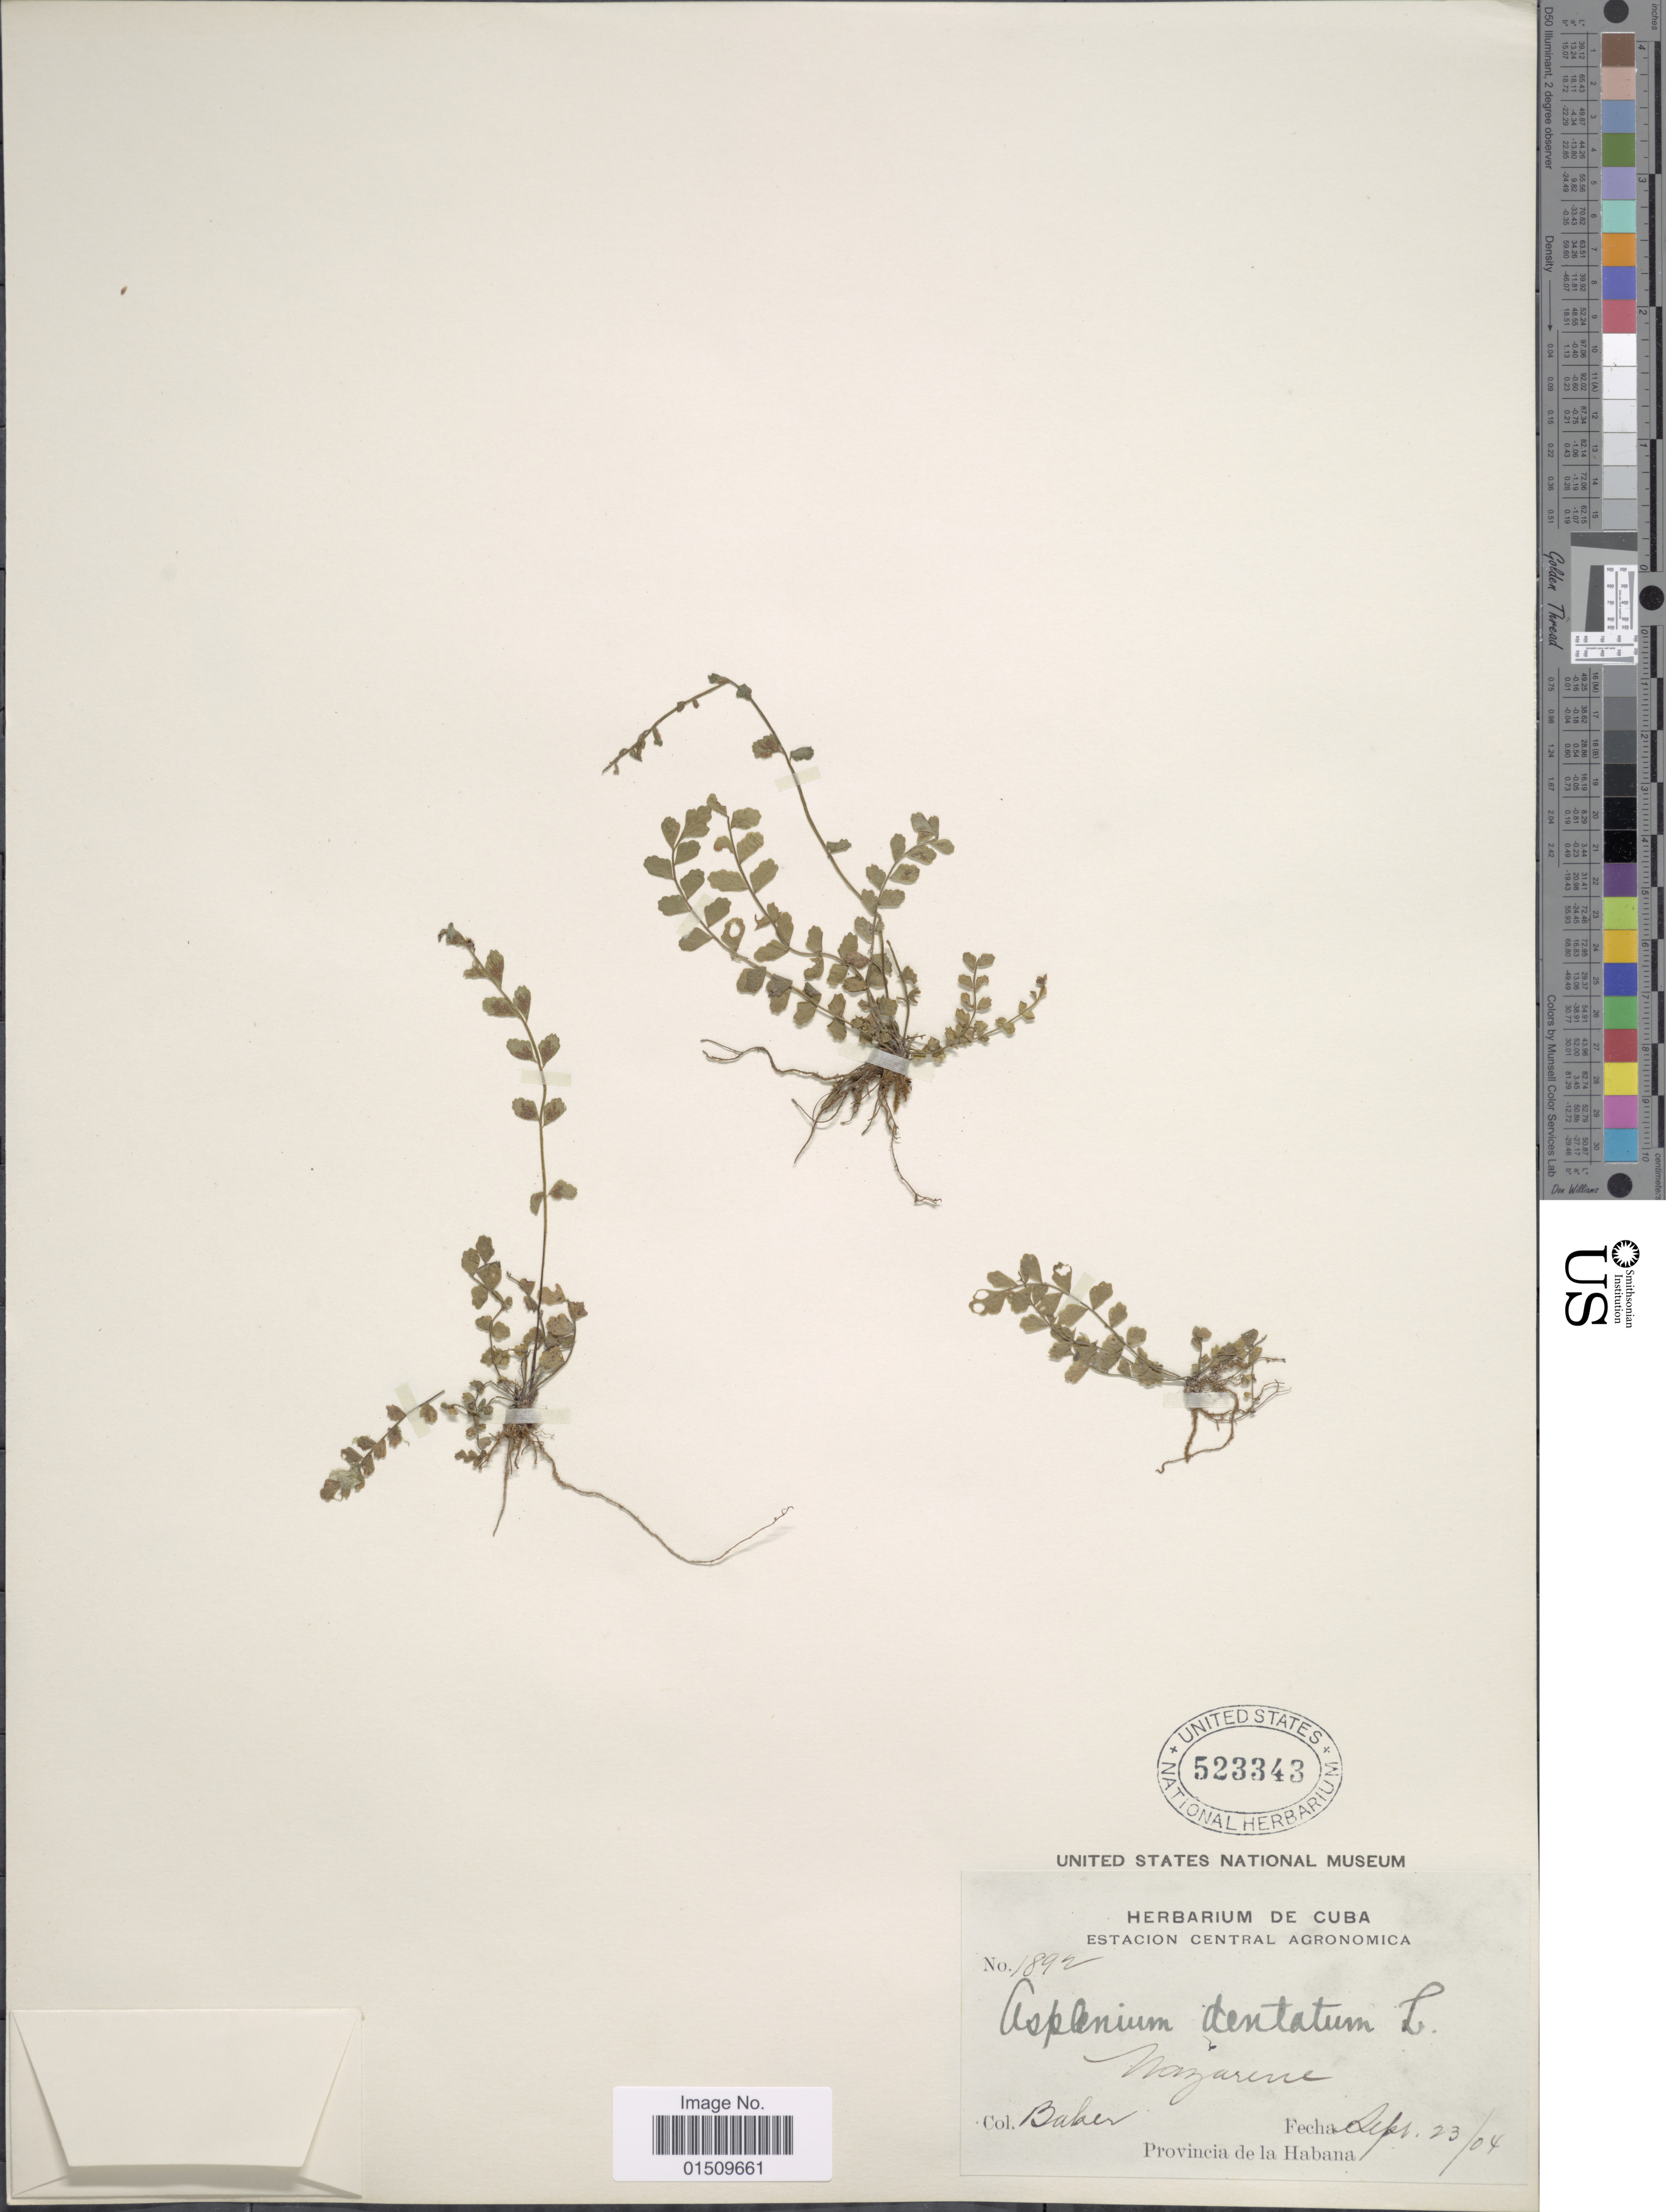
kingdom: Plantae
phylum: Tracheophyta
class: Polypodiopsida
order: Polypodiales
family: Aspleniaceae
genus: Asplenium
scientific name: Asplenium trichomanes-dentatum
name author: L.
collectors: -- Baker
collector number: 1892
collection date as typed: Transcribed d/m/y: 23/9/4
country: Cuba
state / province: La Habana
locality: Cuba, estacion central Agronomica, Mazarene.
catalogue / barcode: US 523343